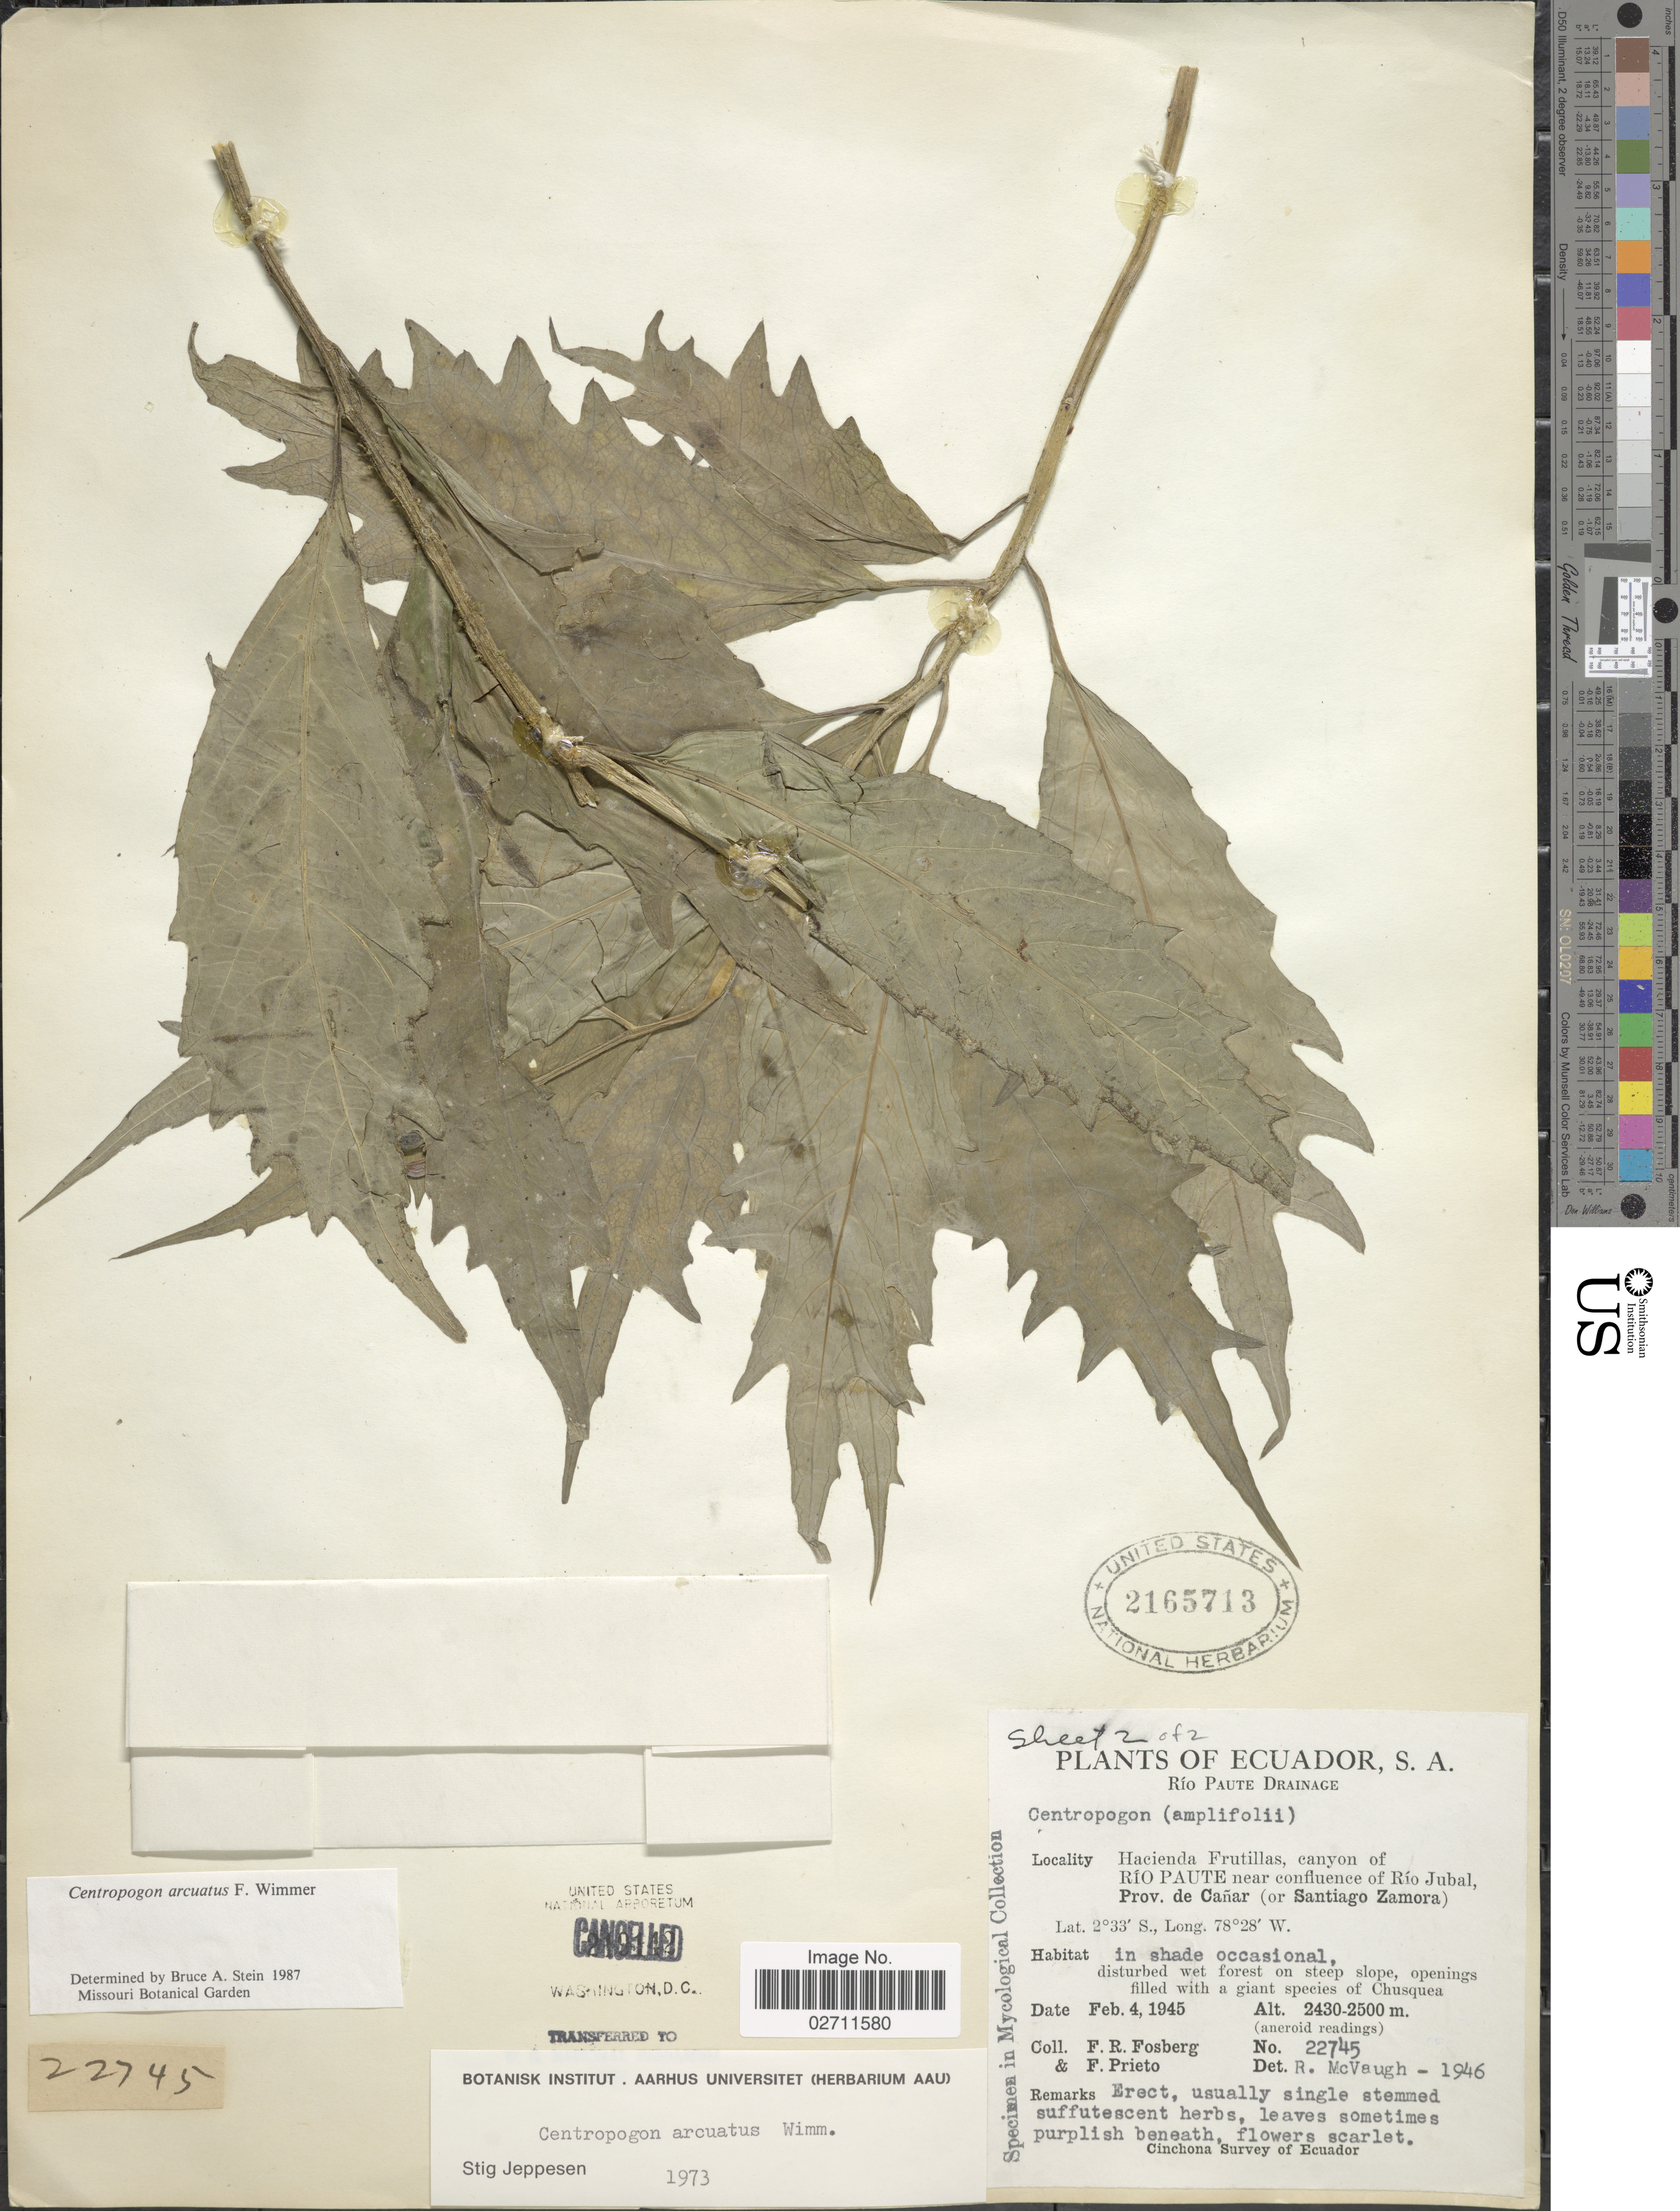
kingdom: Plantae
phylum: Tracheophyta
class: Magnoliopsida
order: Asterales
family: Campanulaceae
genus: Centropogon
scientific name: Centropogon arcuatus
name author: E. Wimm.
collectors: F. R. Fosberg & F. Prieto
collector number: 22745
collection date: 1945-02-04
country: Ecuador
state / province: Cañar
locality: S.A. Rio Paute Drainage. Hacienda Frutillas, canyon of Rio Paute near confluence of Rio Jubal (or Santiago Zamora)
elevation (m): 2430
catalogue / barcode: US 2165713